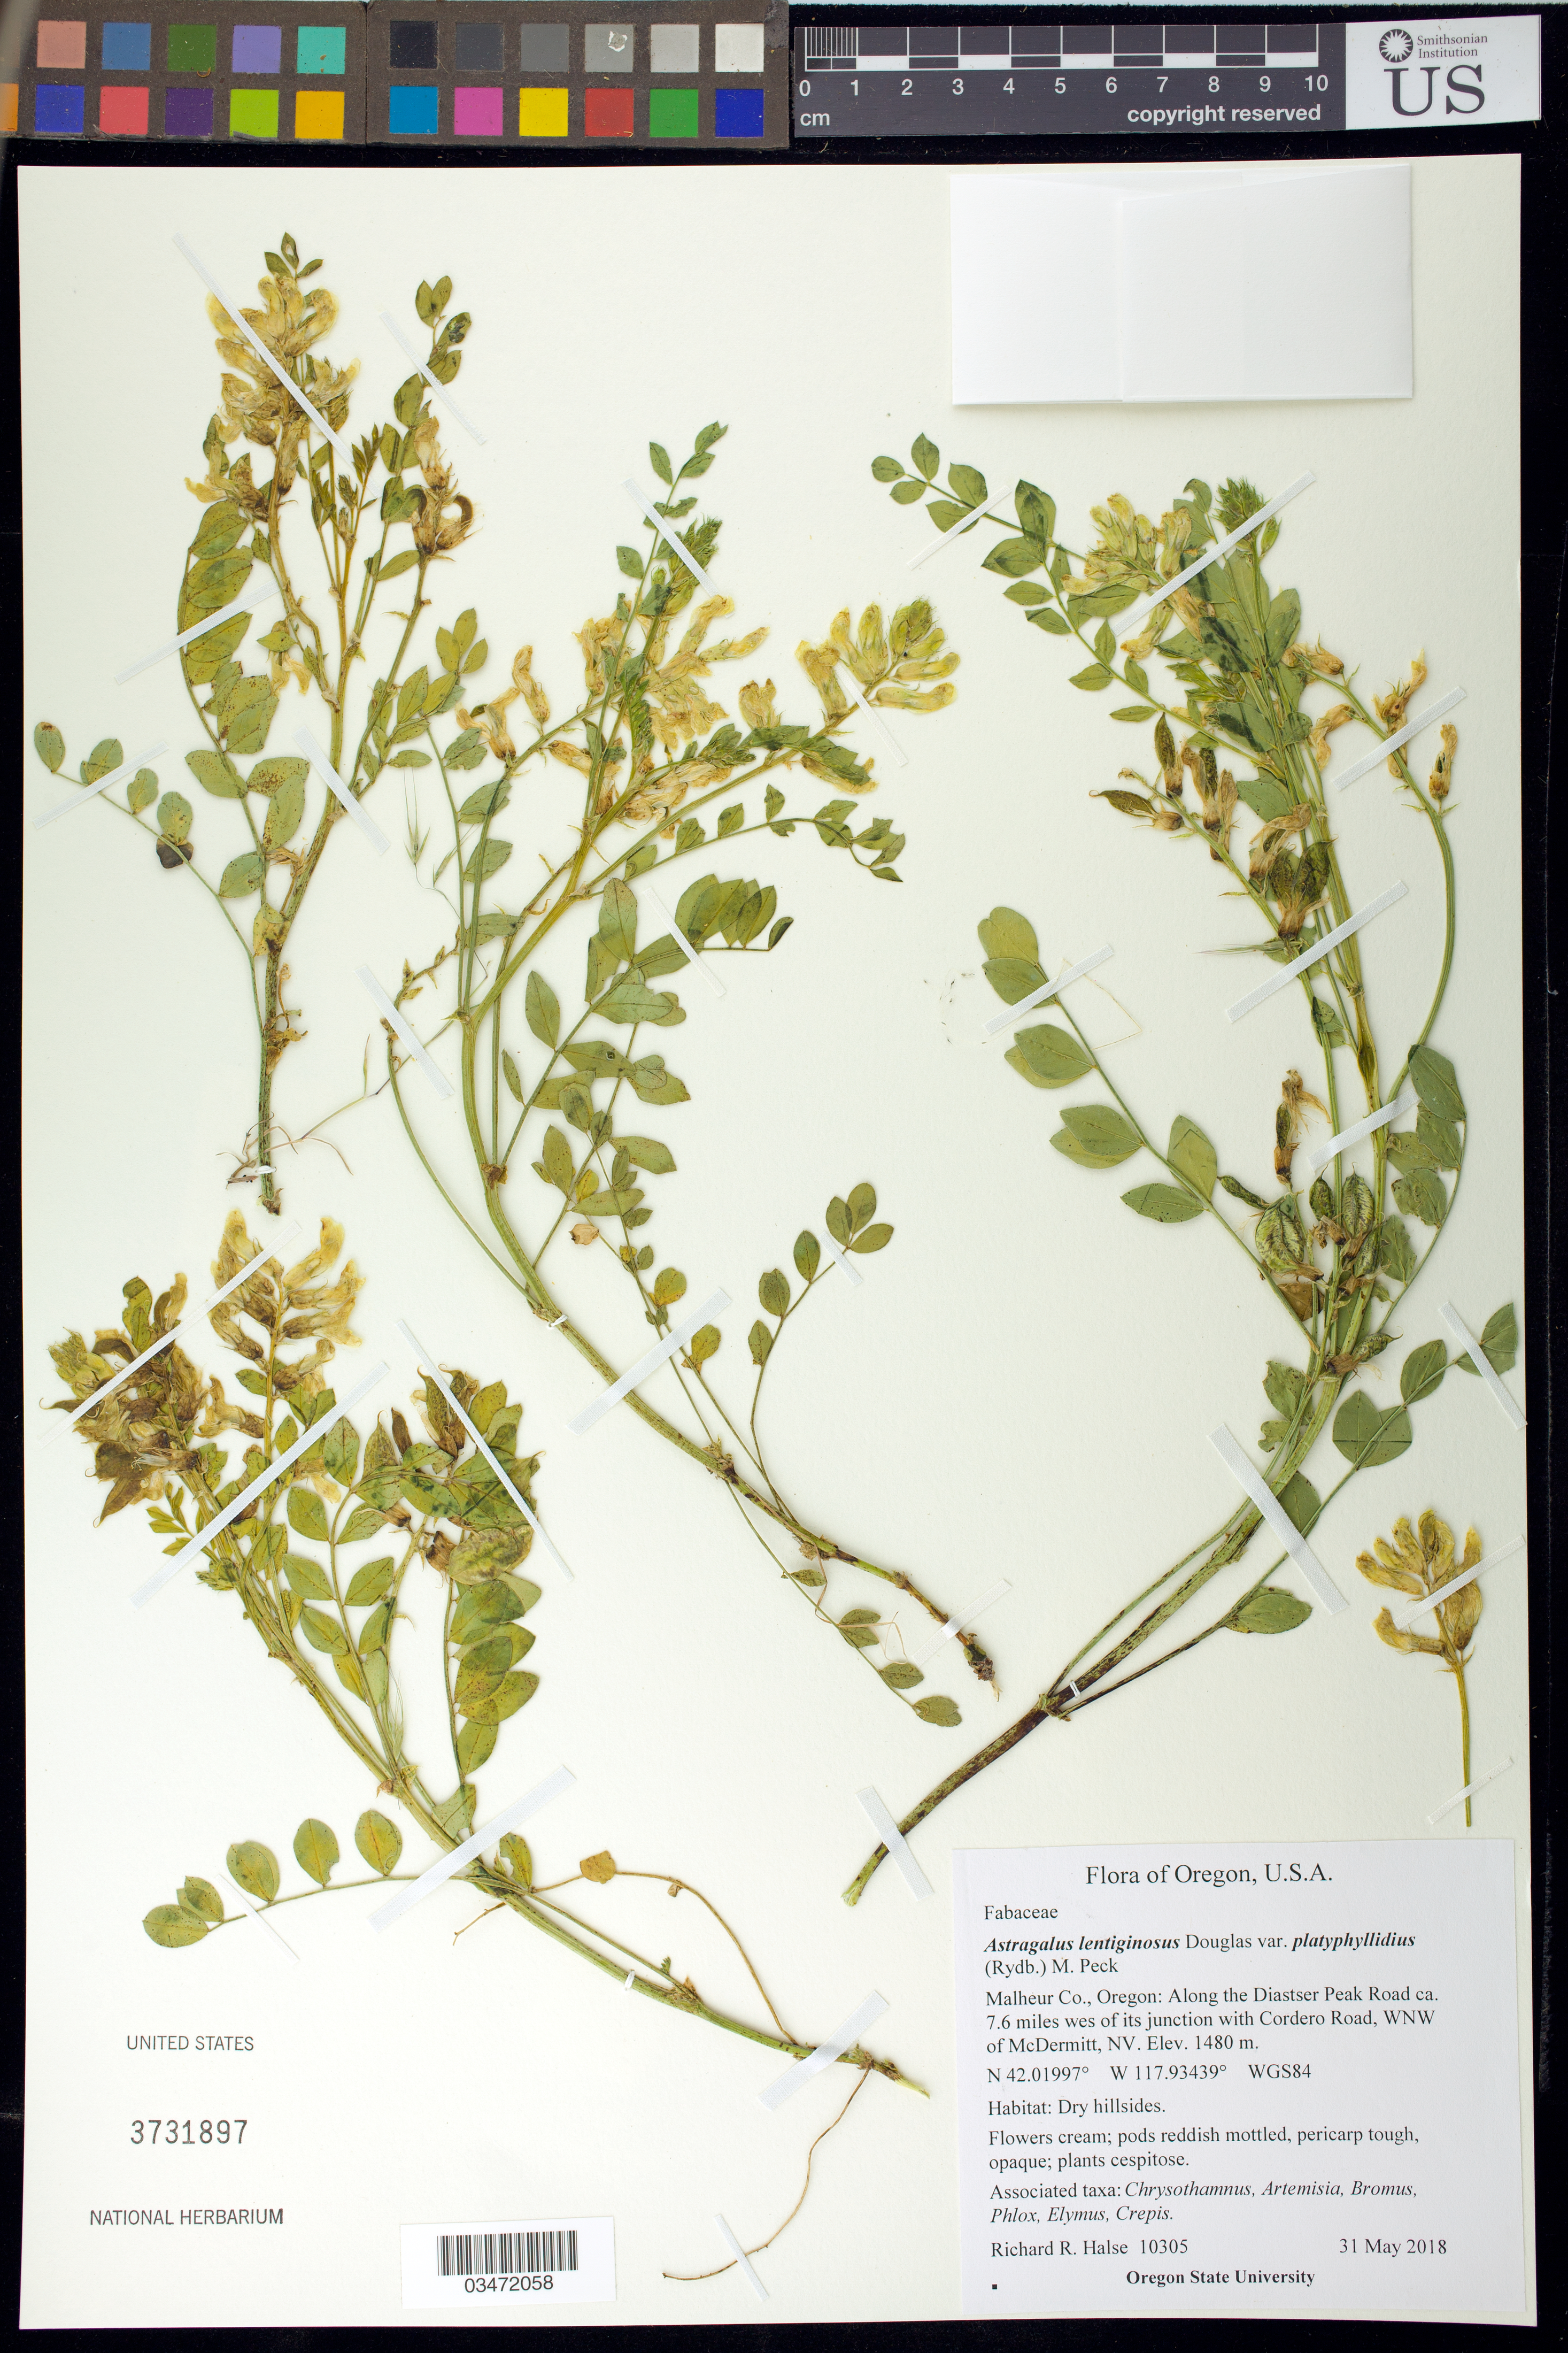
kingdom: Plantae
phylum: Tracheophyta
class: Magnoliopsida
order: Fabales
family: Fabaceae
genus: Astragalus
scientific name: Astragalus lentiginosus var. platyphyllidius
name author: (Rydb.) M. Peck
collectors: R. Halse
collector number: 10305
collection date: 2018-05-31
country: United States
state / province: Oregon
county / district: Malheur County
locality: Diastser Peak Road, ca. 7.6 miles W of its junction with Cordero Road, WNW of McDermitt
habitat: Dry hillsides. Associated taxa: Chrysothamnus, Artemisia, Bromus, Phlox, Elymus, Crepis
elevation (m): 1480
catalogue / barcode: US 3731897